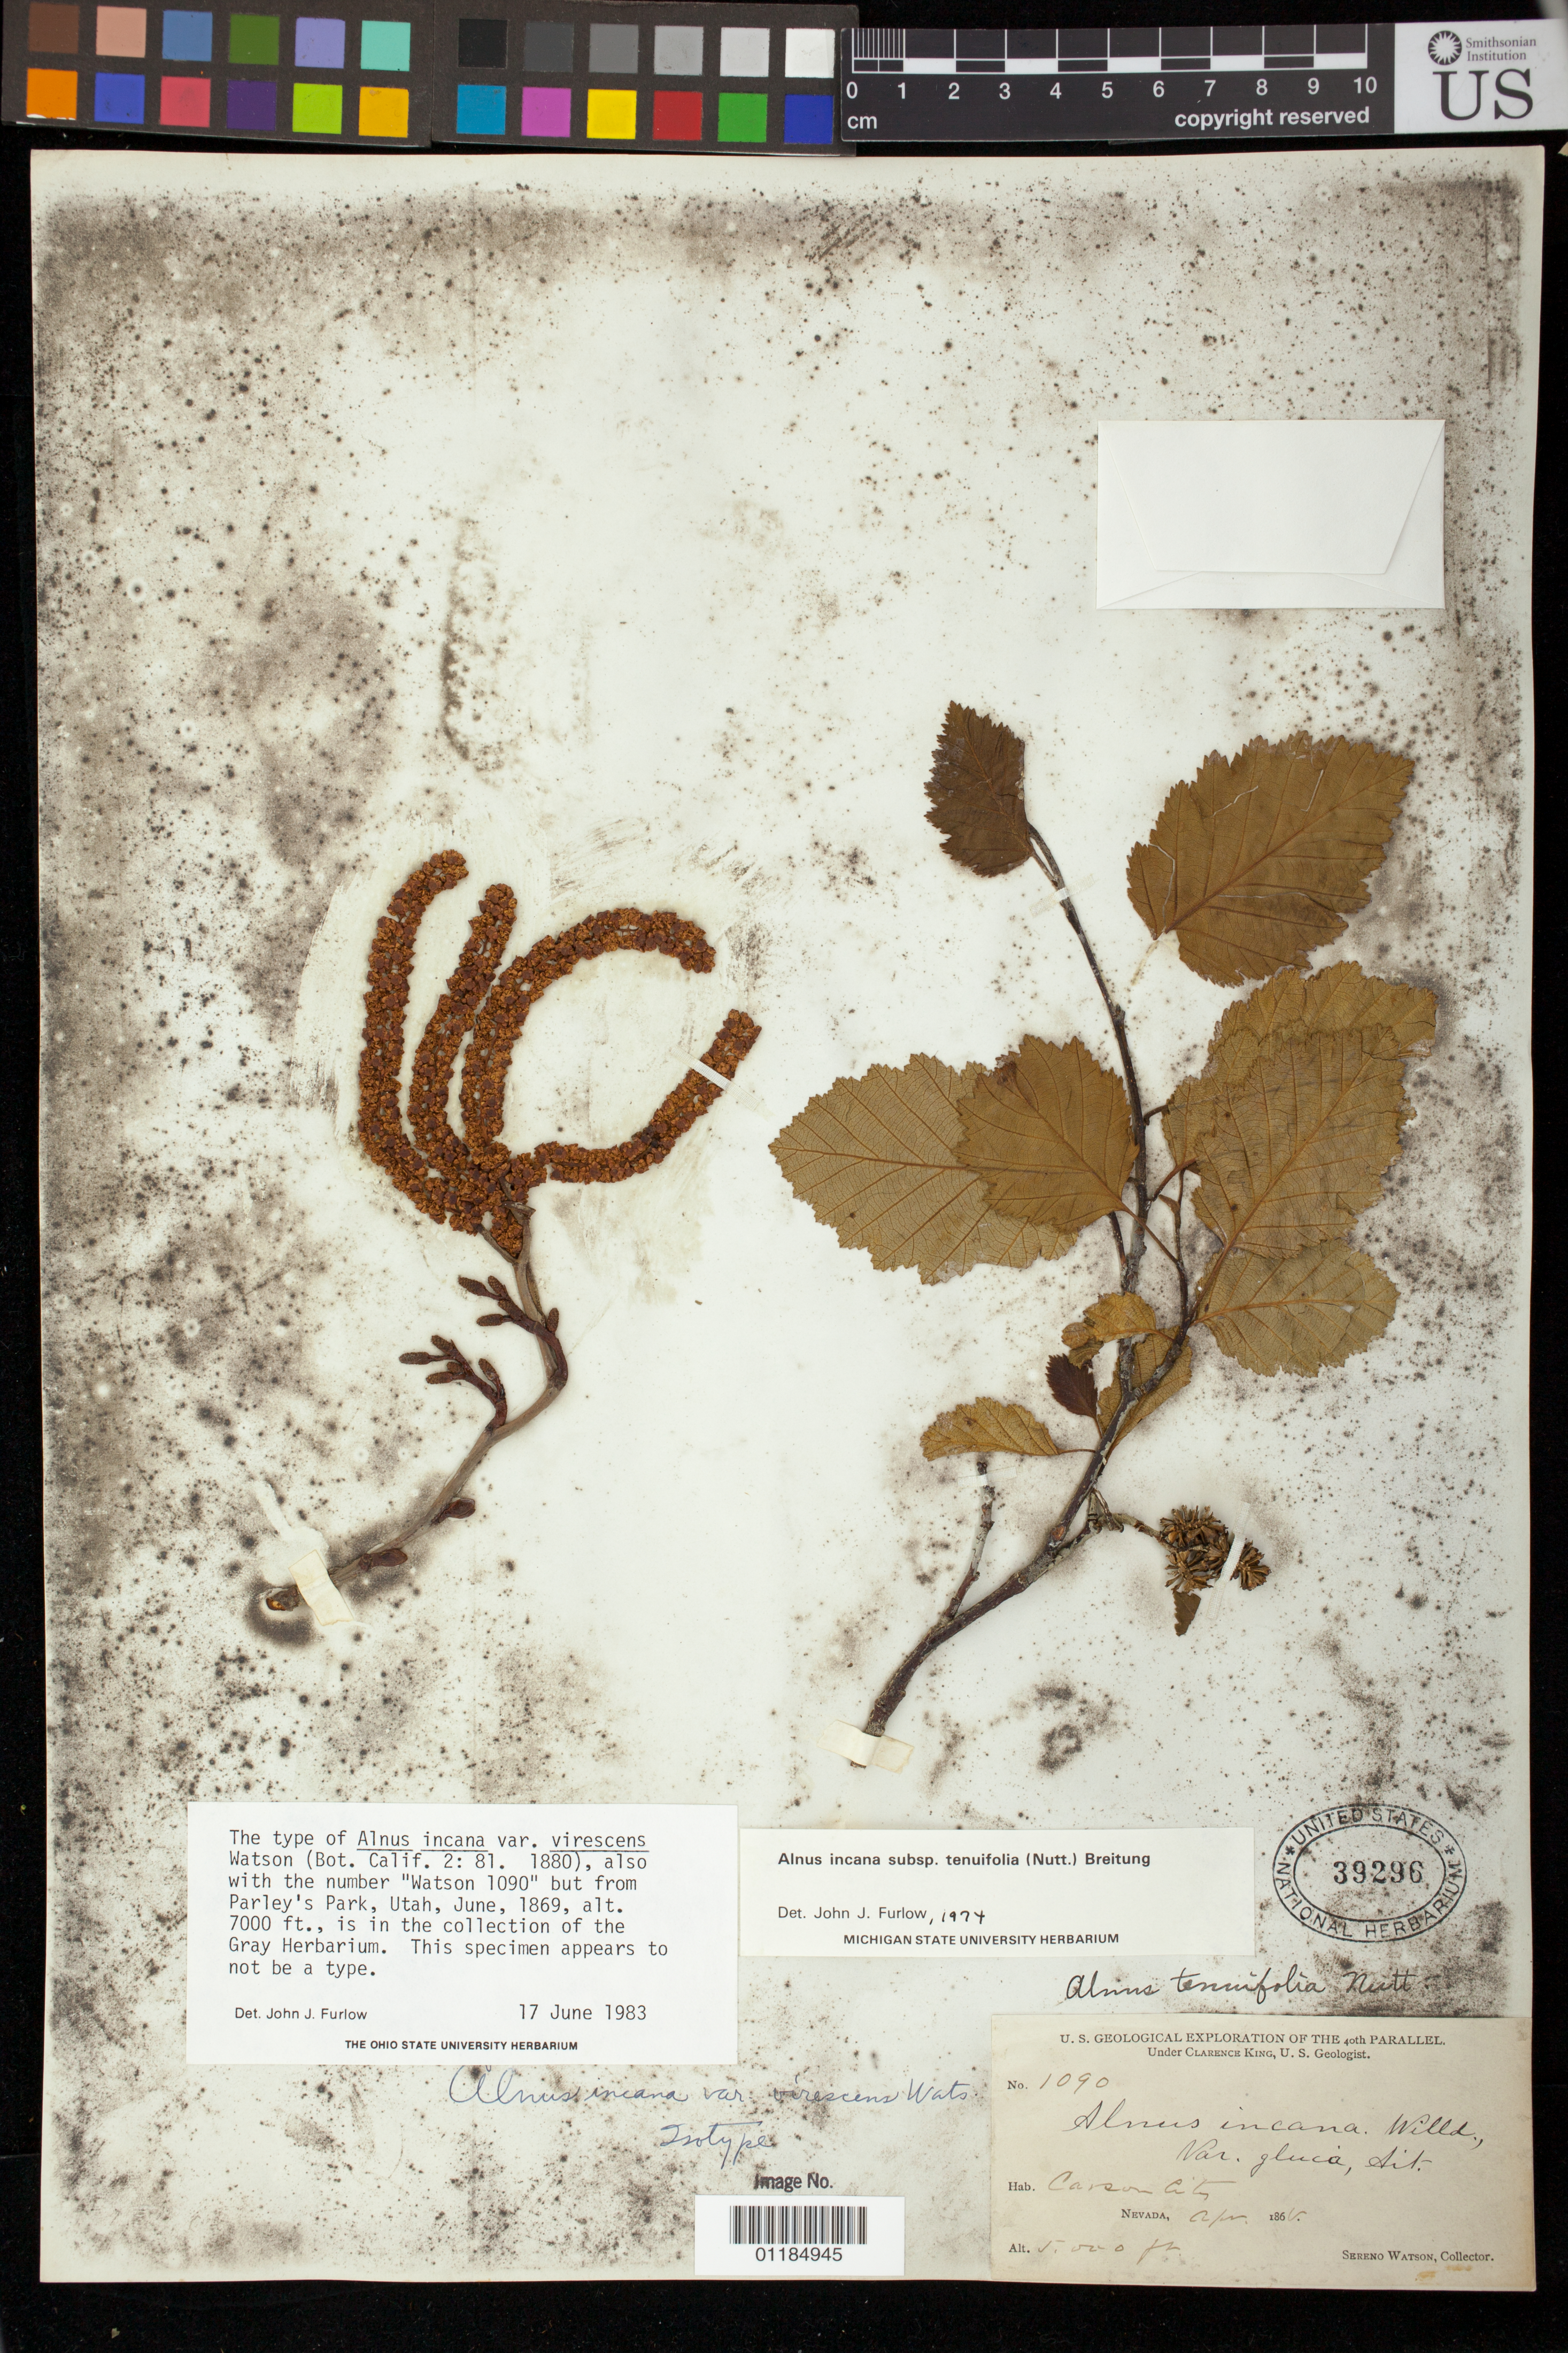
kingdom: Plantae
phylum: Tracheophyta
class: Magnoliopsida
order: Fagales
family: Betulaceae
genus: Alnus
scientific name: Alnus incana var. virescens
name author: S. Watson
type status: Possible Type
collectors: S. Watson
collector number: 1090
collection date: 1868-04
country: United States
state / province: Nevada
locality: Carson City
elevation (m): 1524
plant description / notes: As annotated by J.J. Furlow (1983), "...this specimen appears to not be a type" but protologue cites (indirectly) collections from several localities; possibly a syntype?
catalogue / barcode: US 39296